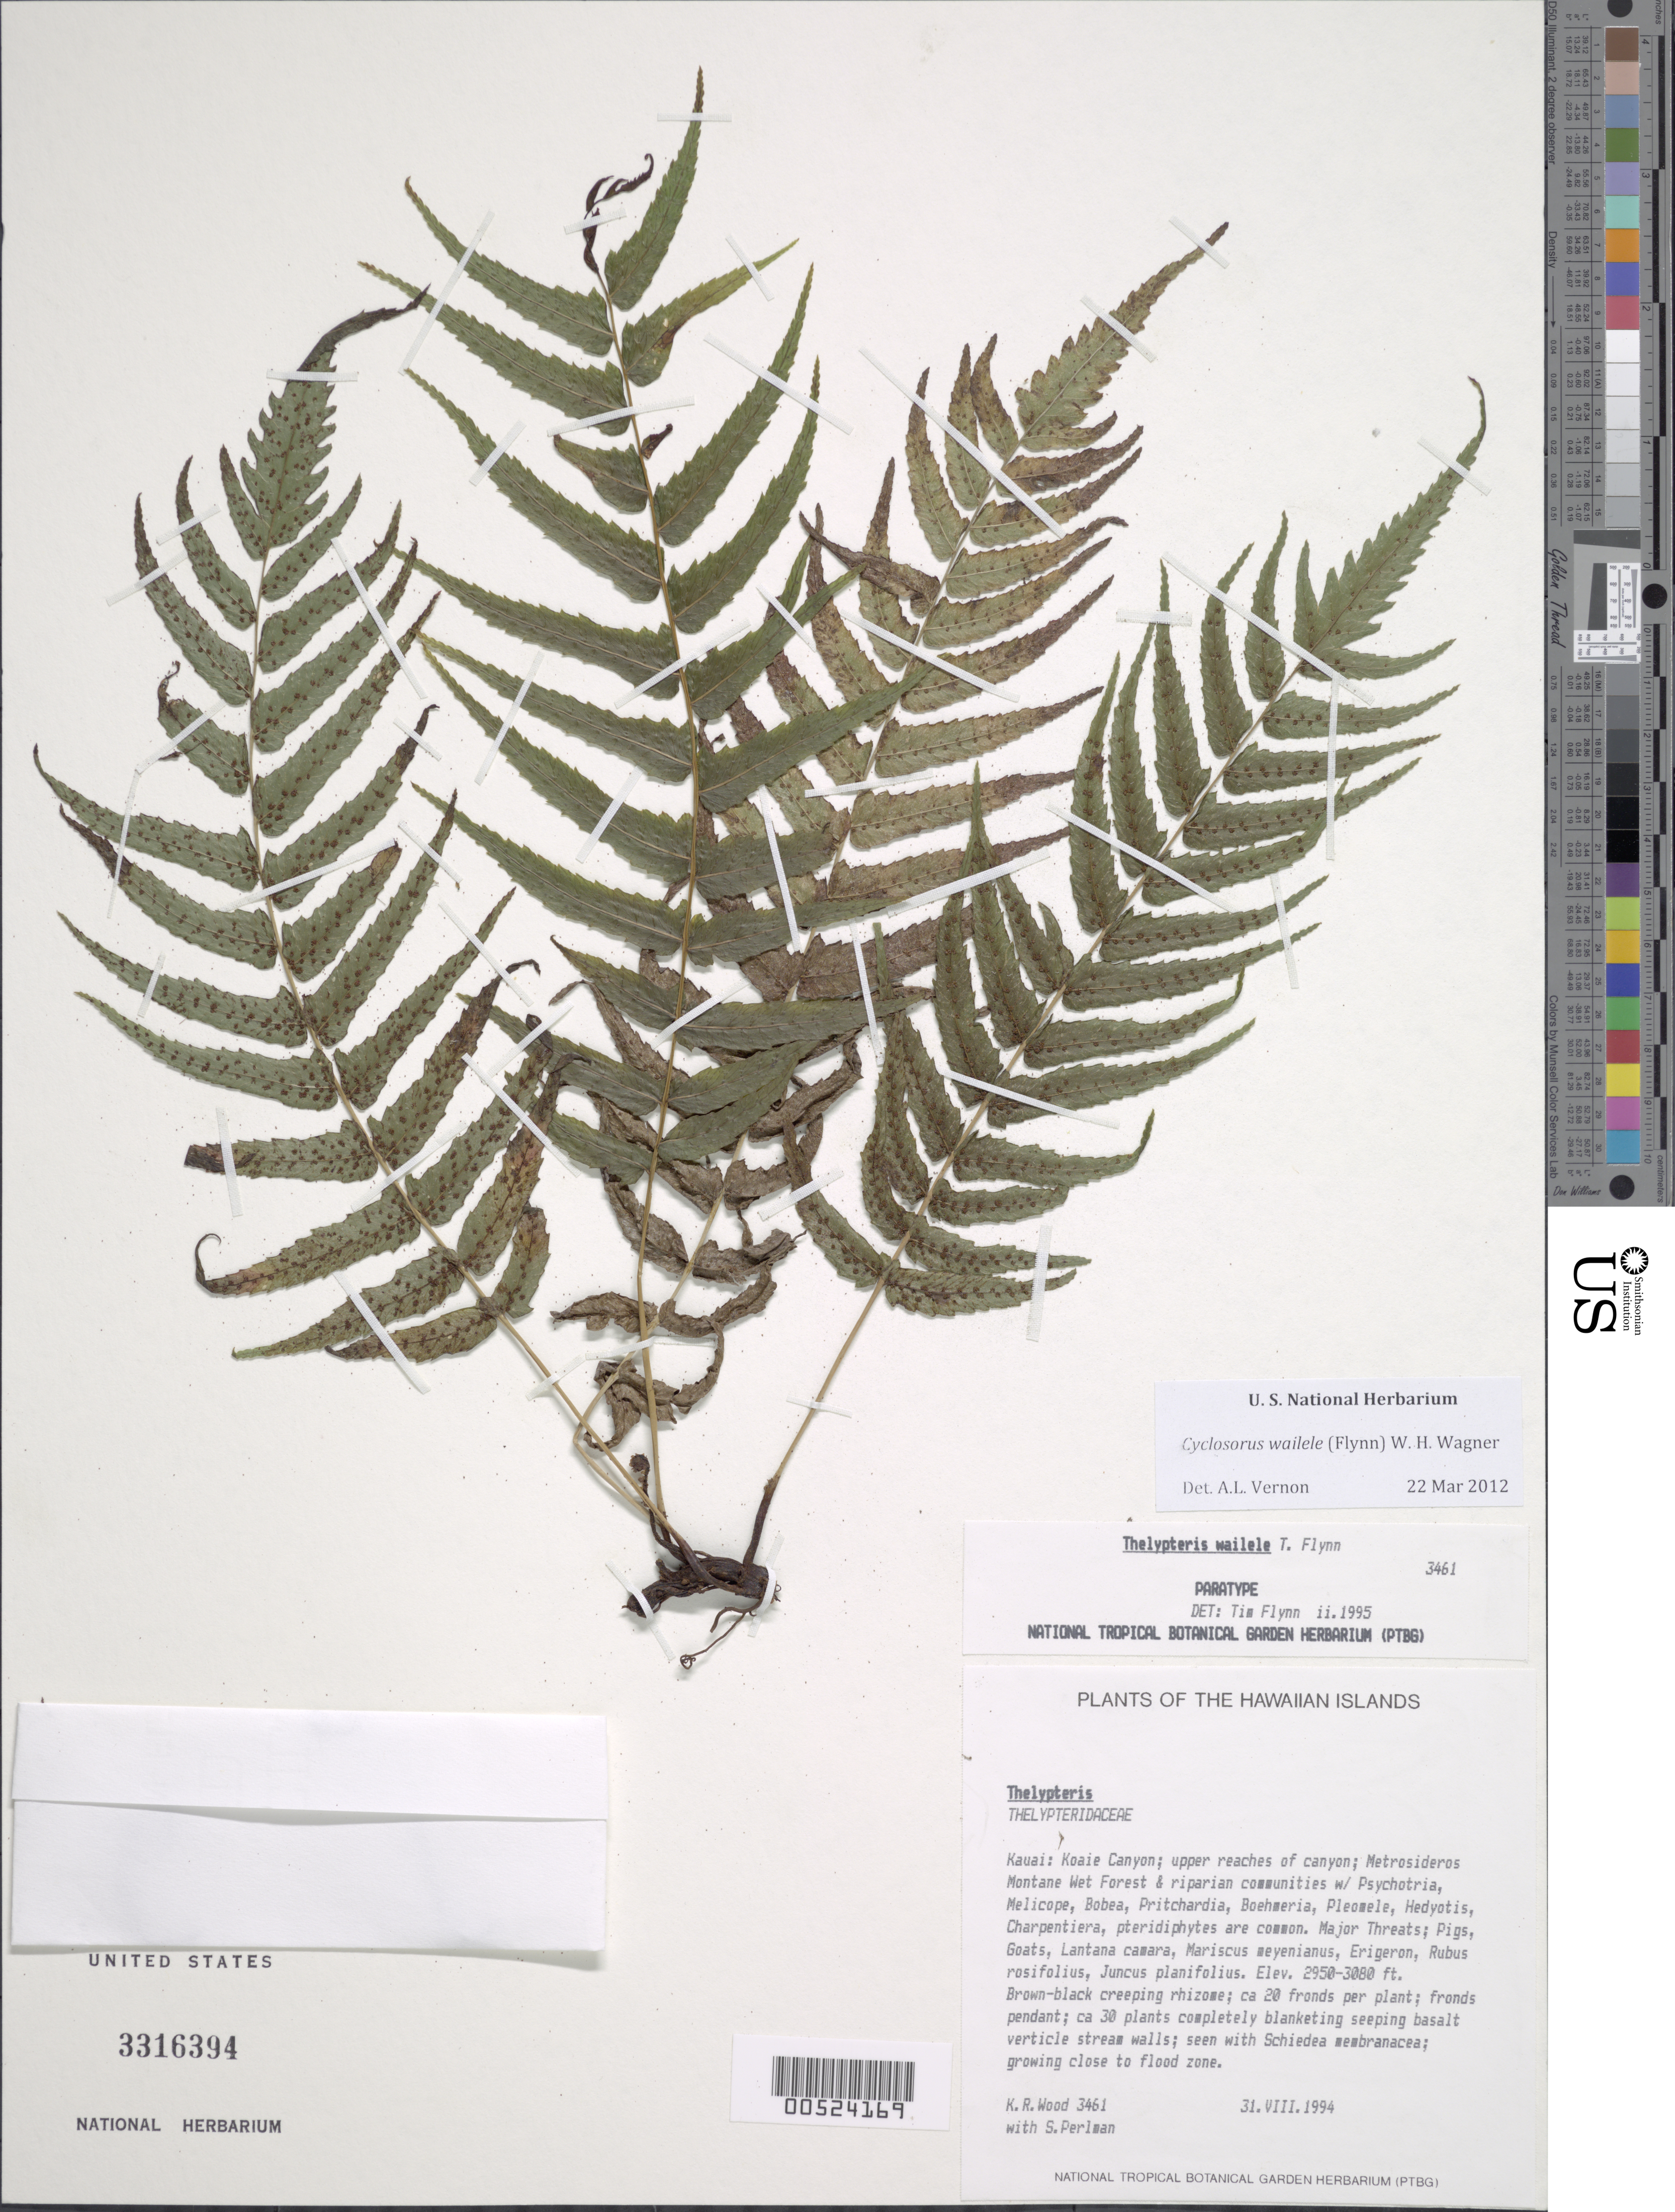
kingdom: Plantae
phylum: Tracheophyta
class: Polypodiopsida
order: Polypodiales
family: Thelypteridaceae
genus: Christella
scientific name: Christella wailele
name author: (Flynn) D.D. Palmer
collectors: K. R. Wood & S. P. Perlman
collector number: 3461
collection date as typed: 31 Aug 1994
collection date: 1994-08-31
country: United States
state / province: Hawaii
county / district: Kauai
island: Kaua'i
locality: Koaie Canyon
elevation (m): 899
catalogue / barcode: US 3316394